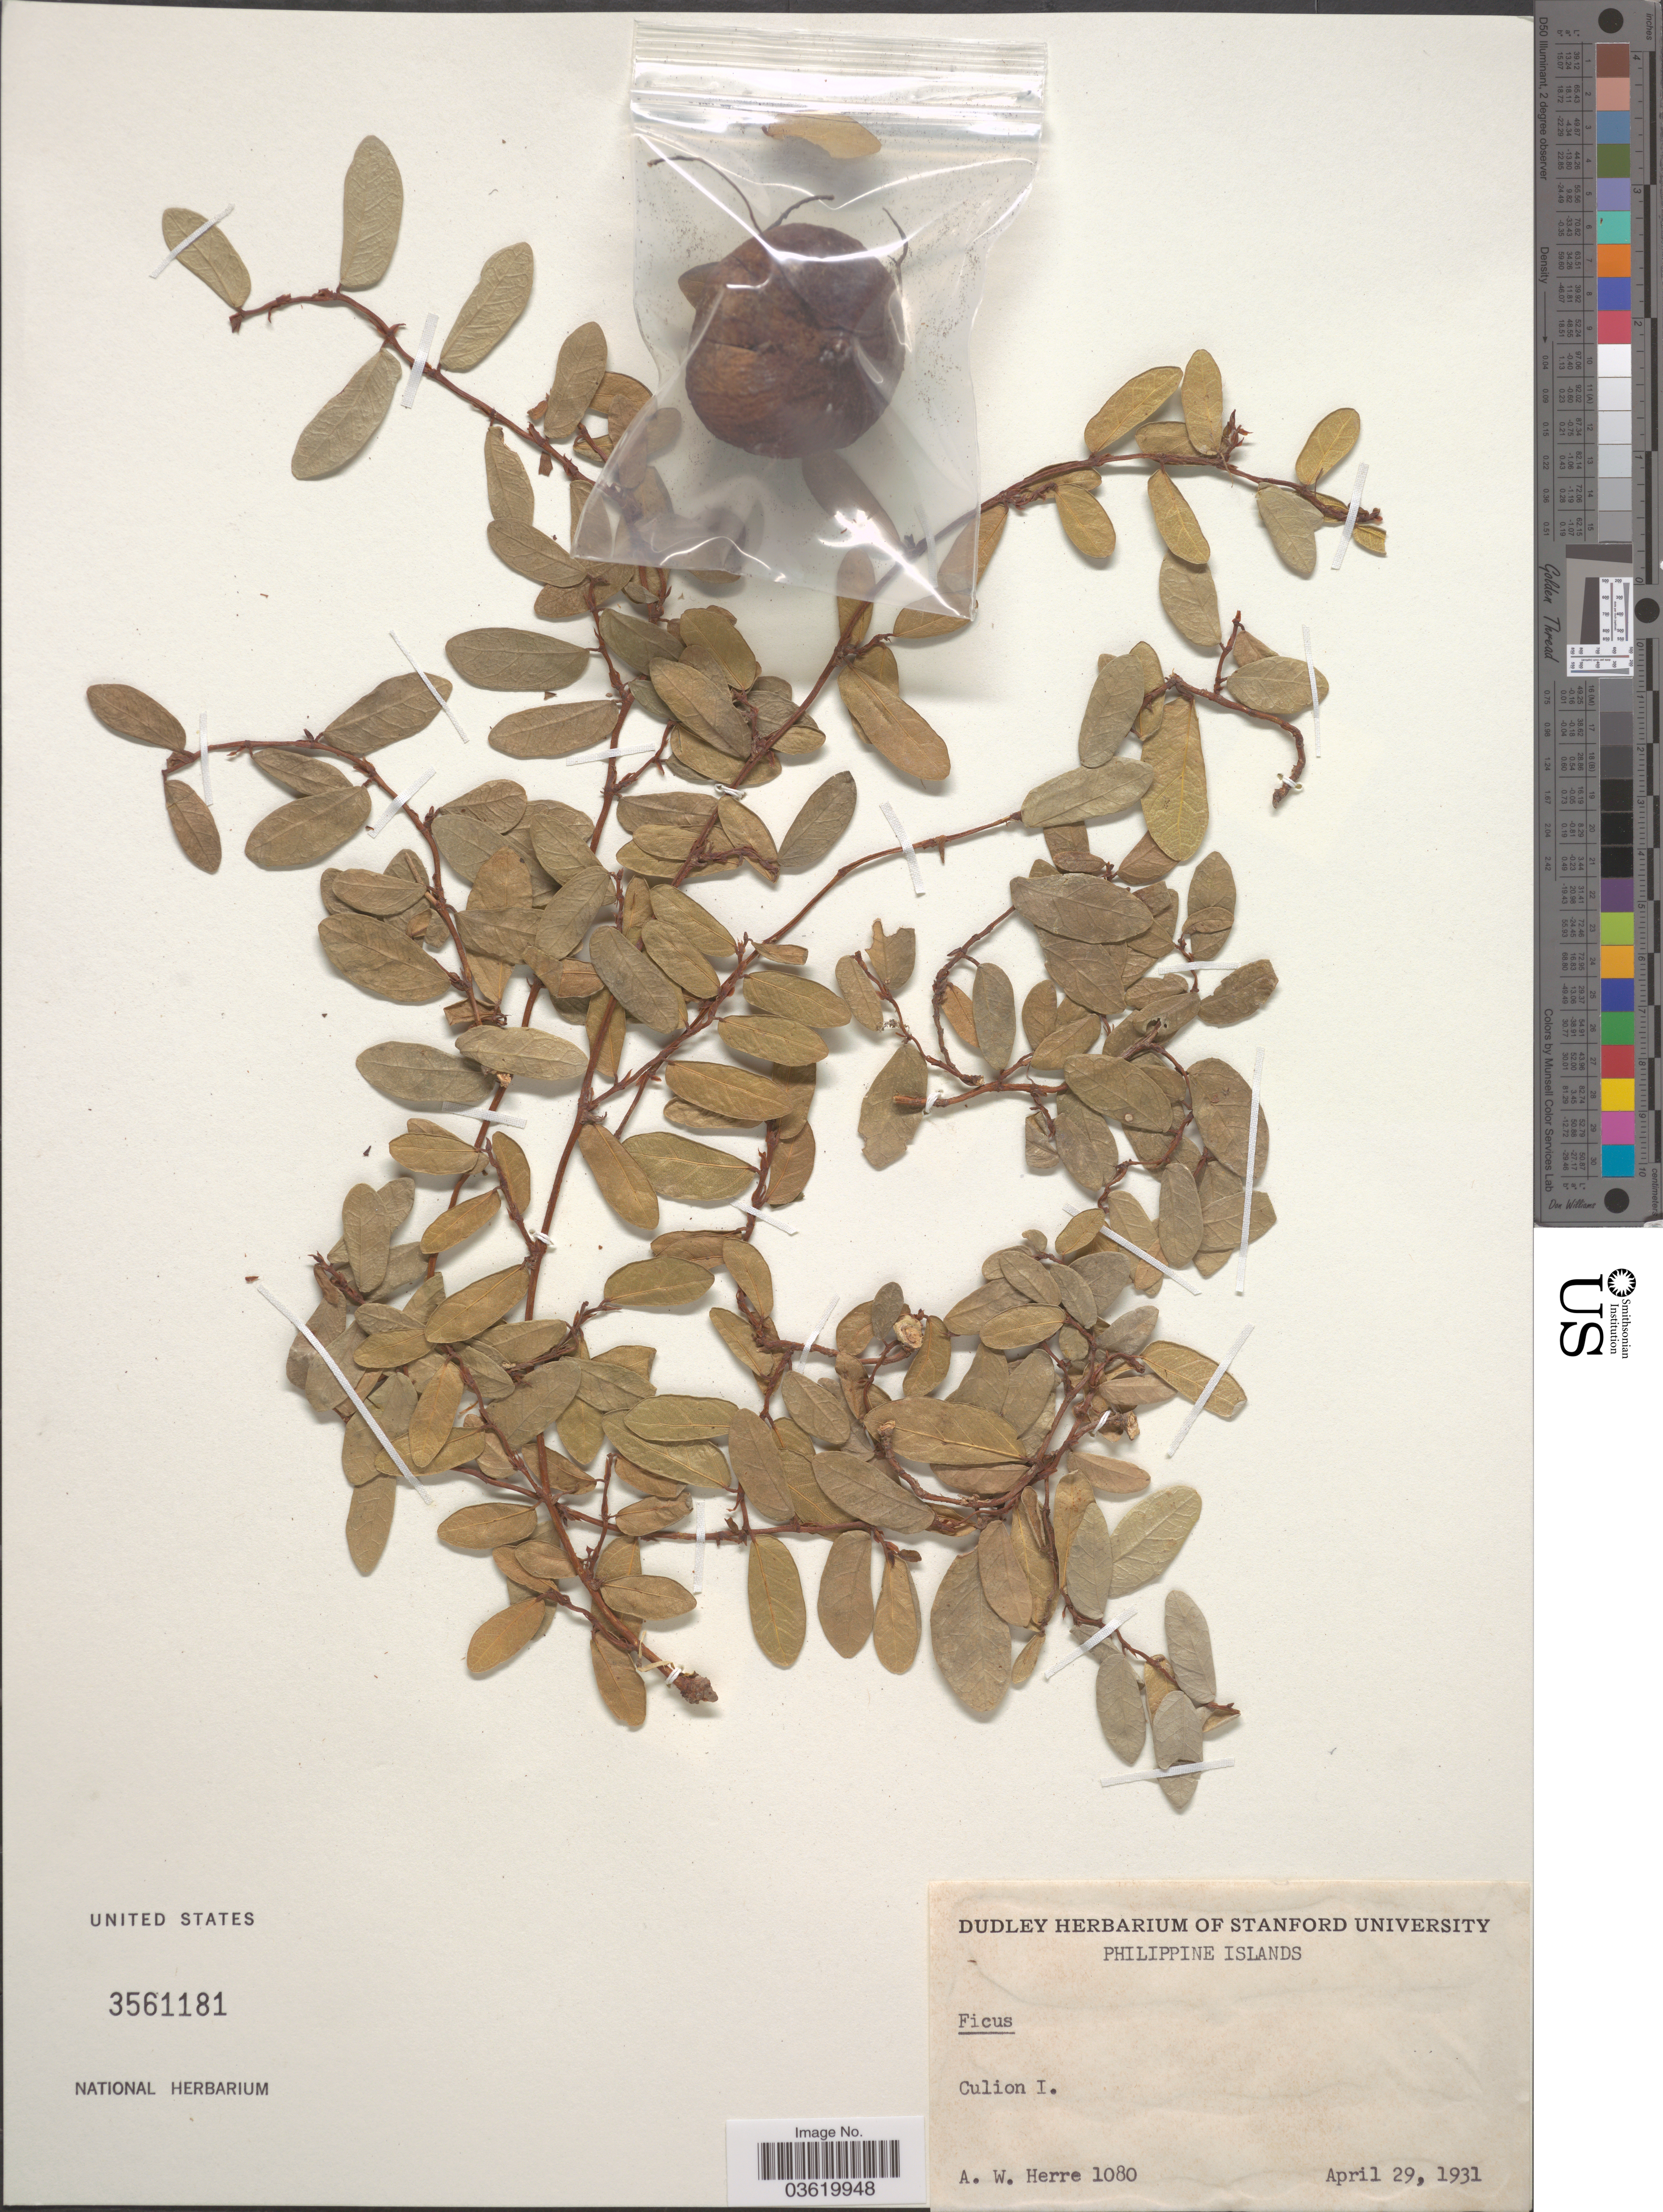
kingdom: Plantae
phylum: Tracheophyta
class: Magnoliopsida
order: Rosales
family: Moraceae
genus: Ficus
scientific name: Ficus sp.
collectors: A. W. Herre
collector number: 1080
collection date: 1931-04-29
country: Philippines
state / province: Mimaropa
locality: Philippine Islands. Culion I.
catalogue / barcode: US 3561181